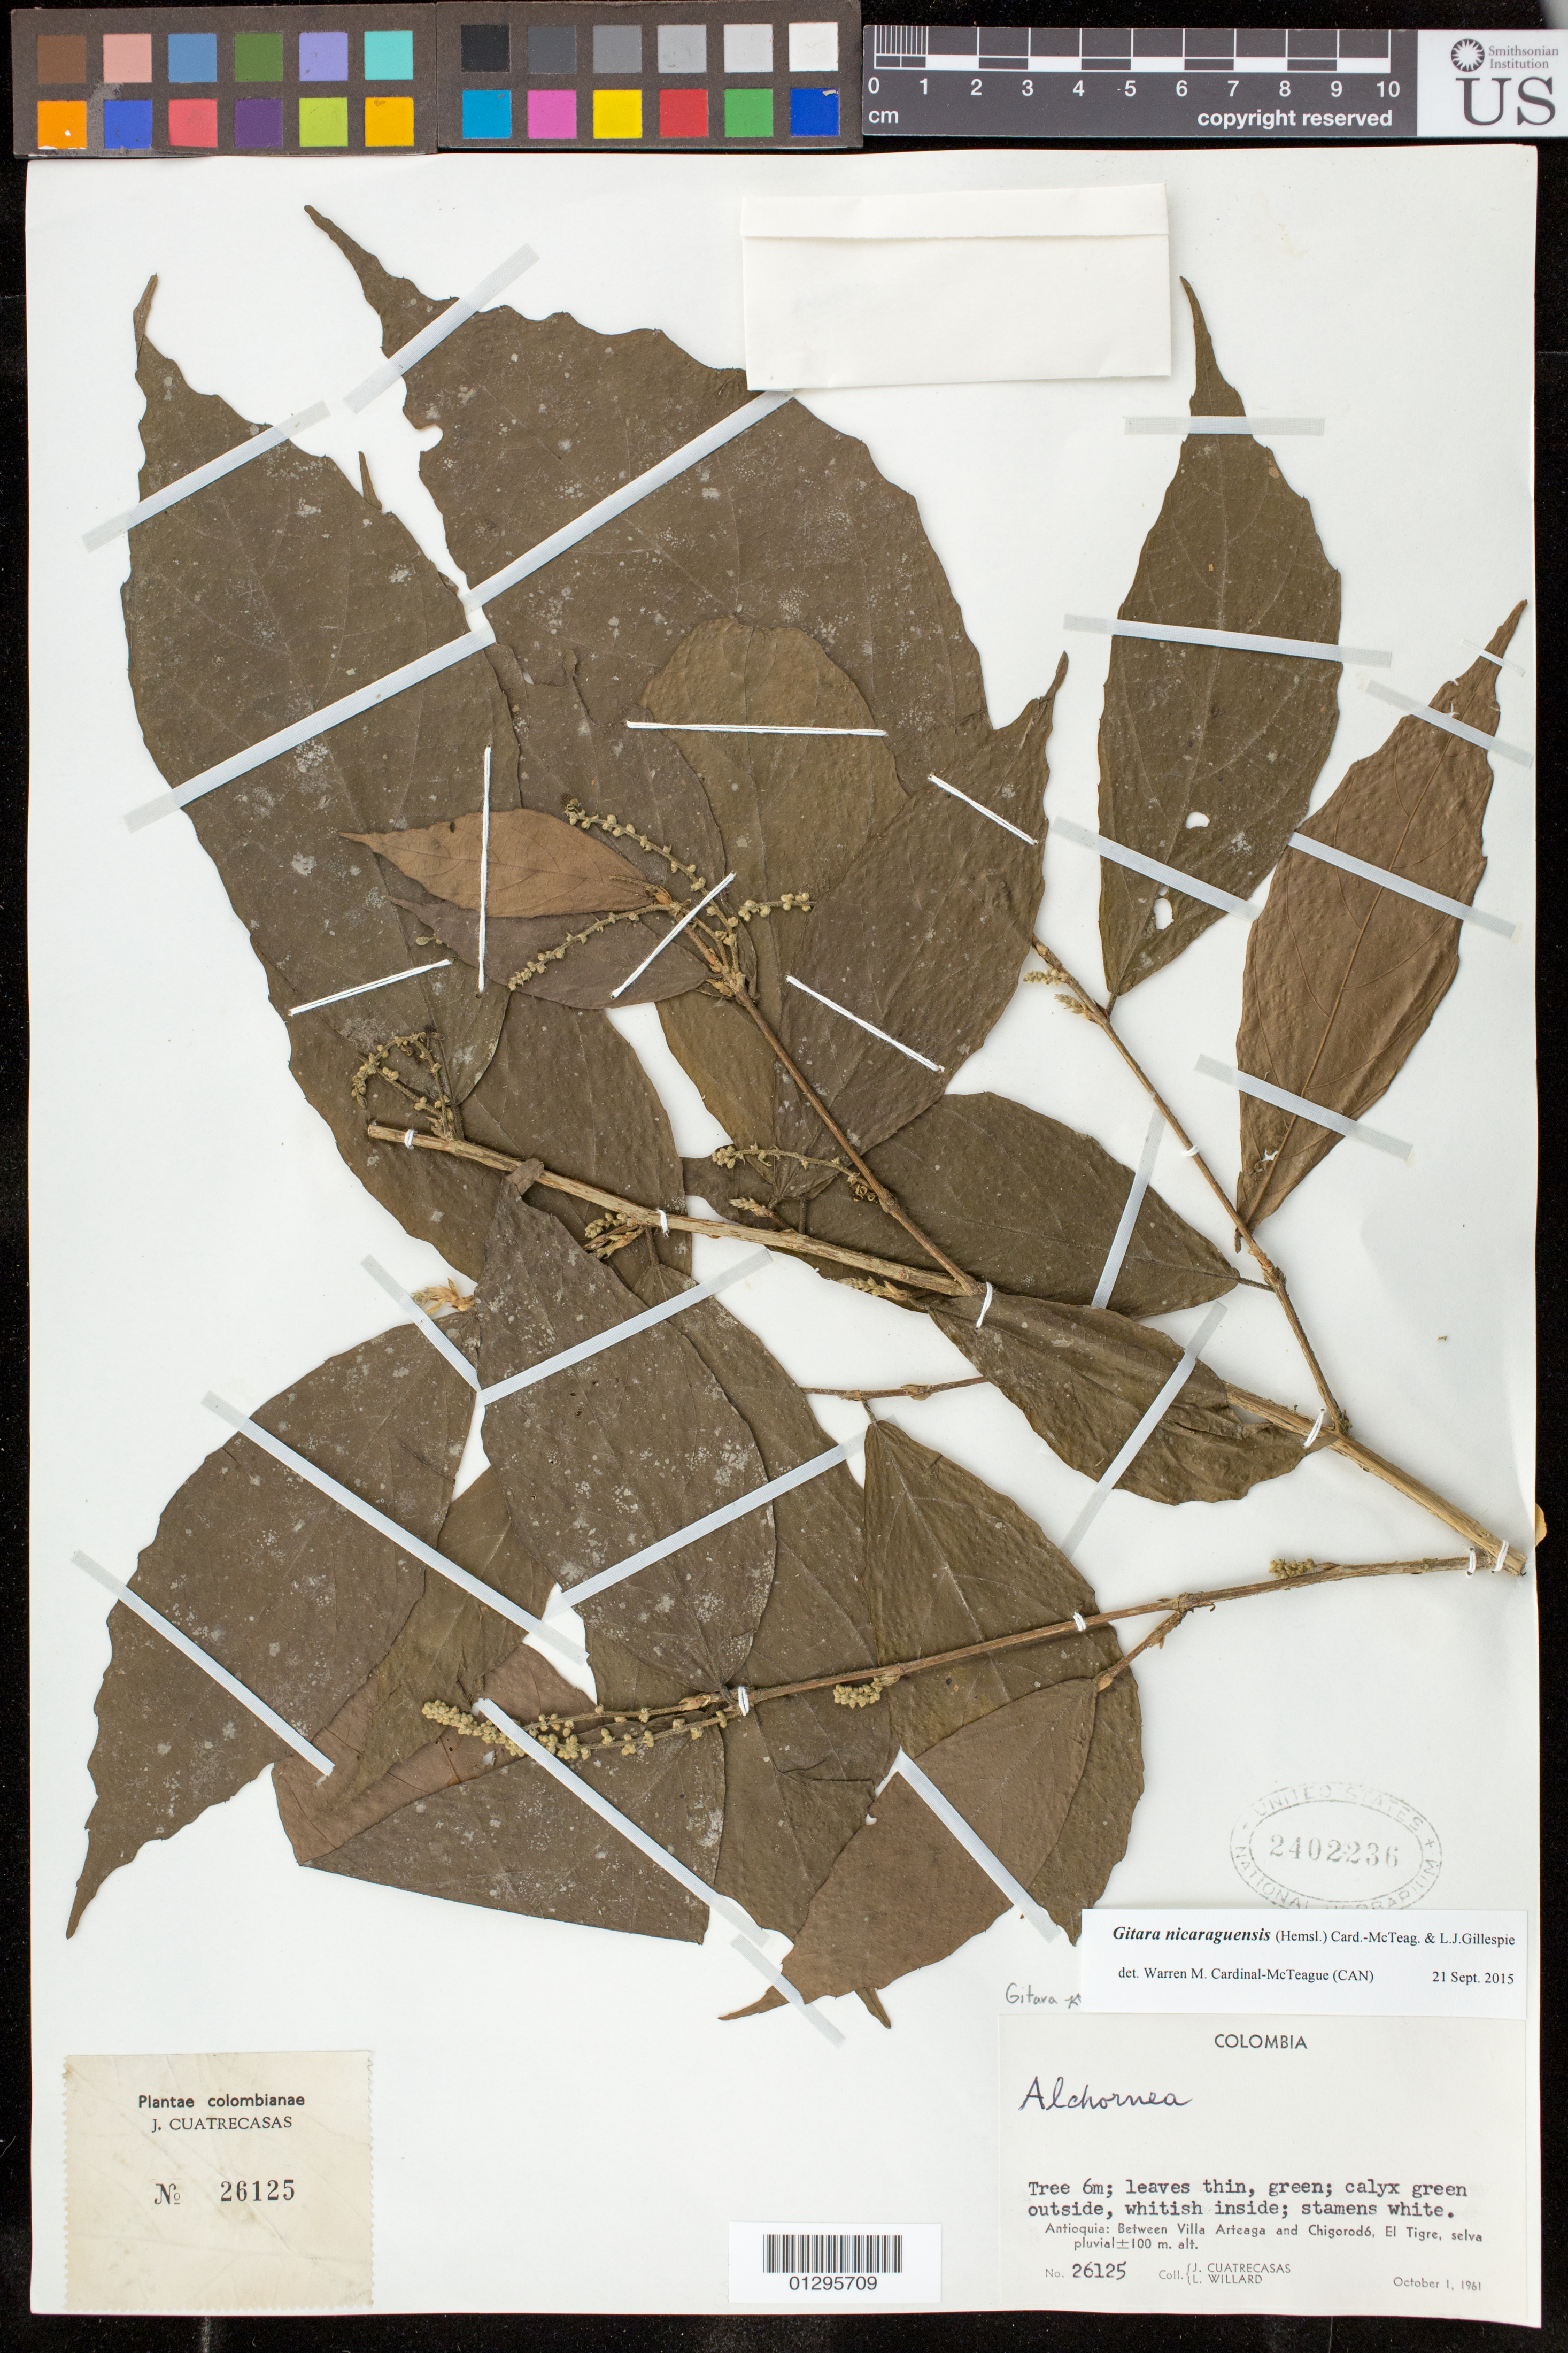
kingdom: Plantae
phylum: Tracheophyta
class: Magnoliopsida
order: Malpighiales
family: Euphorbiaceae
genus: Gitara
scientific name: Gitara nicaraguensis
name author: (Hemsl.) Card.-McTeag. & L.J. Gillespie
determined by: Cardinal-McTeague, Warren H.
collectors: J. Cuatrecasas & L. Willard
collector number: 26125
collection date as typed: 1 Oct 1961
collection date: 1961-10-01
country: Colombia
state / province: Antioquiá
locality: Between Villa Arteaga and Chigorodo, El Tigre.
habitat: Tree.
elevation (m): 100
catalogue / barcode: US 2402236